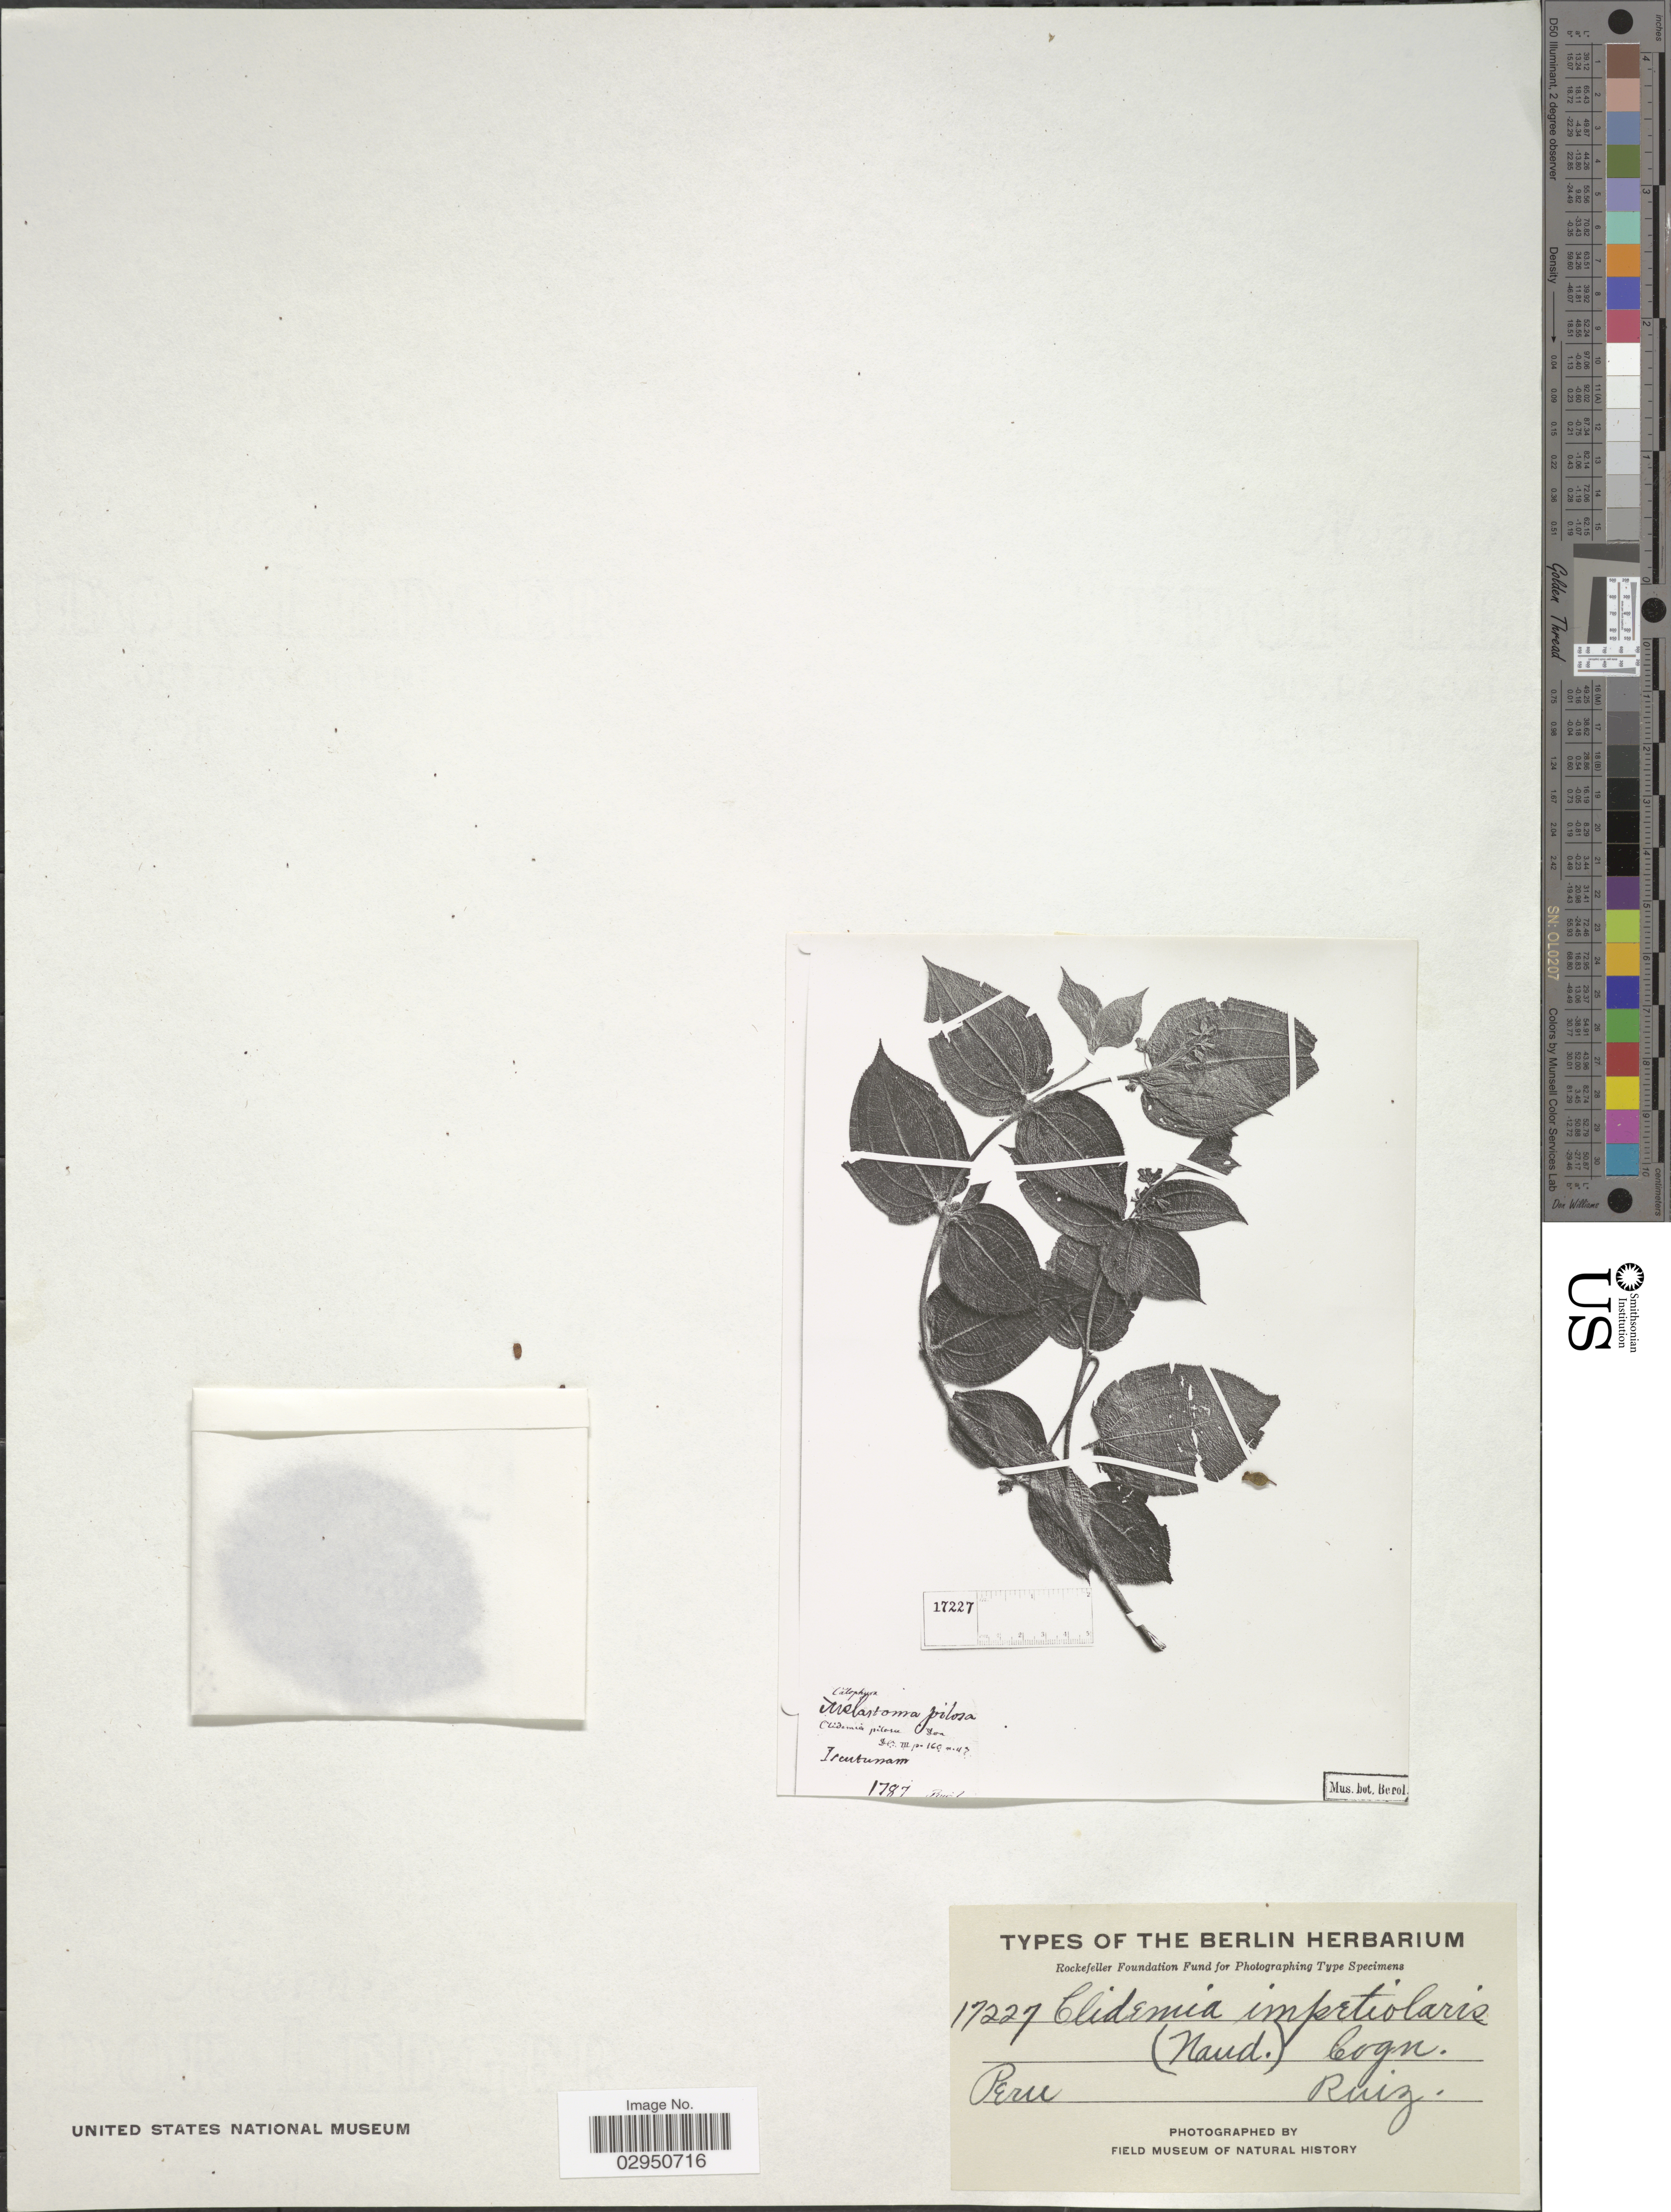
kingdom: Plantae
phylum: Tracheophyta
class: Magnoliopsida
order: Myrtales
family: Melastomataceae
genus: Clidemia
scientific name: Clidemia pilosa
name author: D. Don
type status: Type Collection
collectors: H. Ruiz López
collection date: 1787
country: Peru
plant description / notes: Photograph of type specimen at Berlin, mounted with fragmentary material of type specimen ex herb. OXF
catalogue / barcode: US 102982